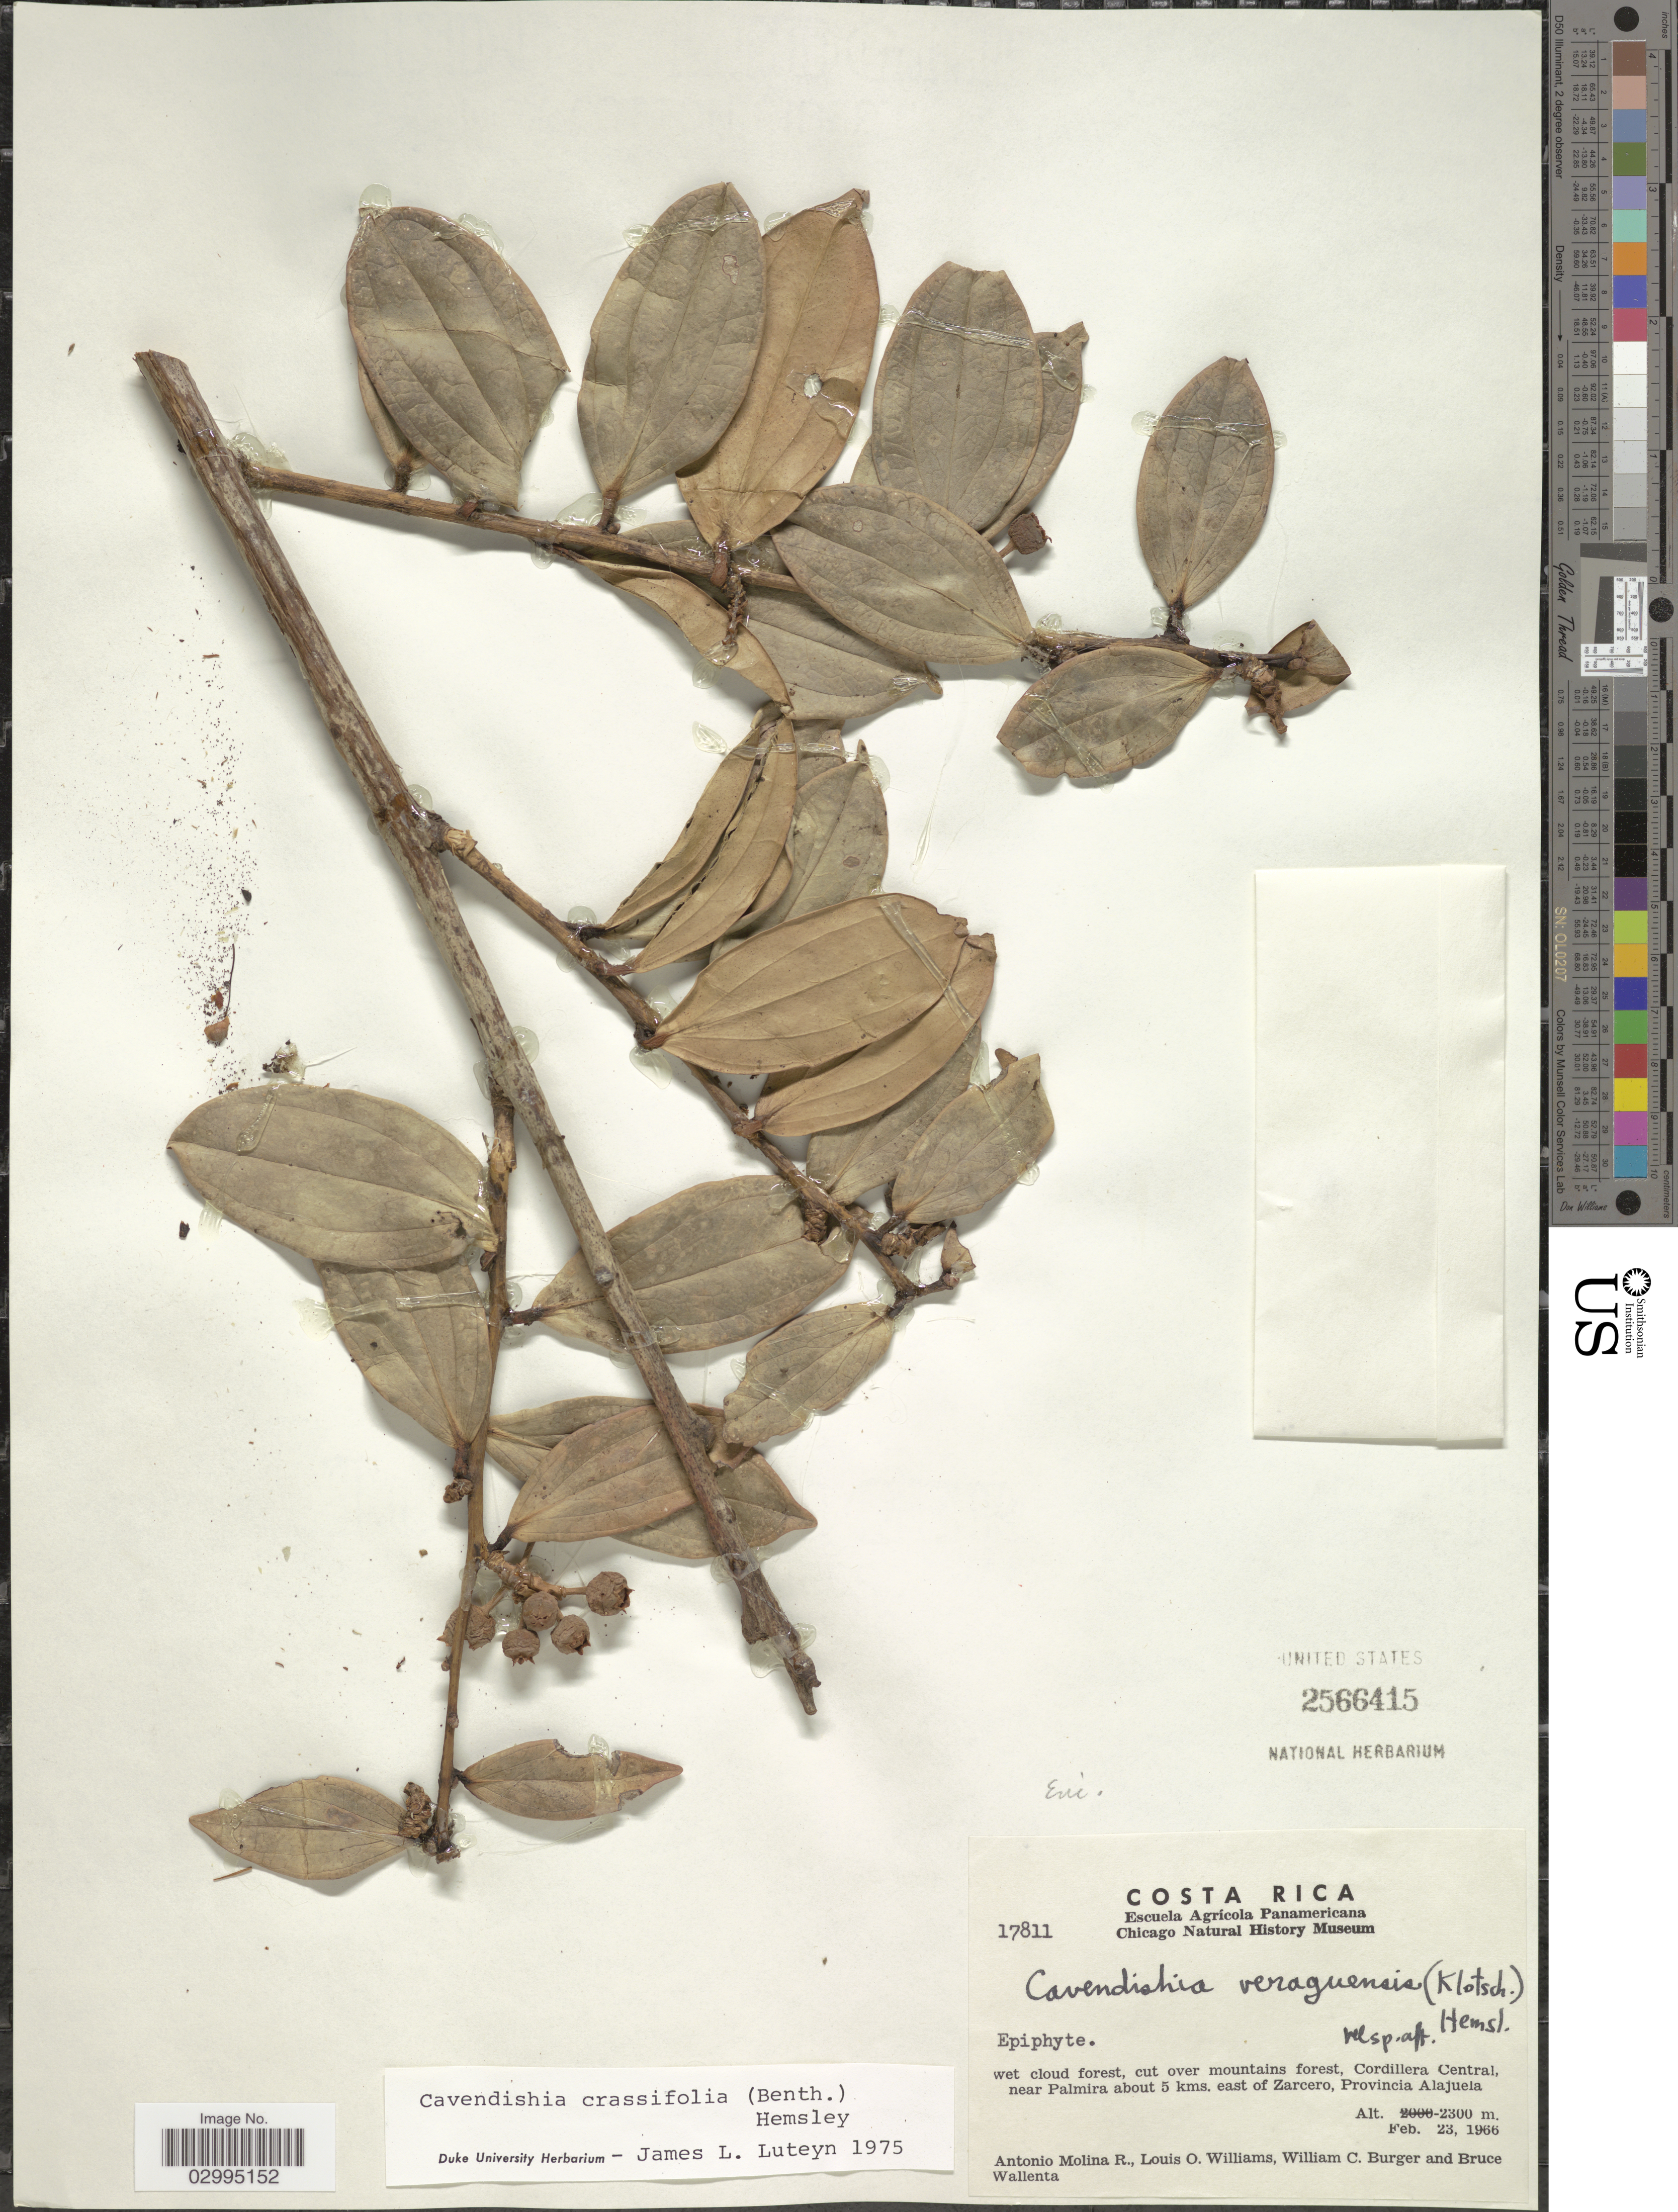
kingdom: Plantae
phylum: Tracheophyta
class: Magnoliopsida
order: Ericales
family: Ericaceae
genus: Cavendishia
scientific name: Cavendishia crassifolia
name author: (Benth.) Hemsl.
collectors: A. Molina R., L. O. Williams, W. Burger & B. Wallenta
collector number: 17811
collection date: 1966-02-23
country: Costa Rica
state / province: Alajuela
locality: Wet cloud forest, cut over mountains forest, Cordillera Central, near Palmira about 5 kms. east of Zarcero, Provincia Alajuela.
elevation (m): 2300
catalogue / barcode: US 2566415